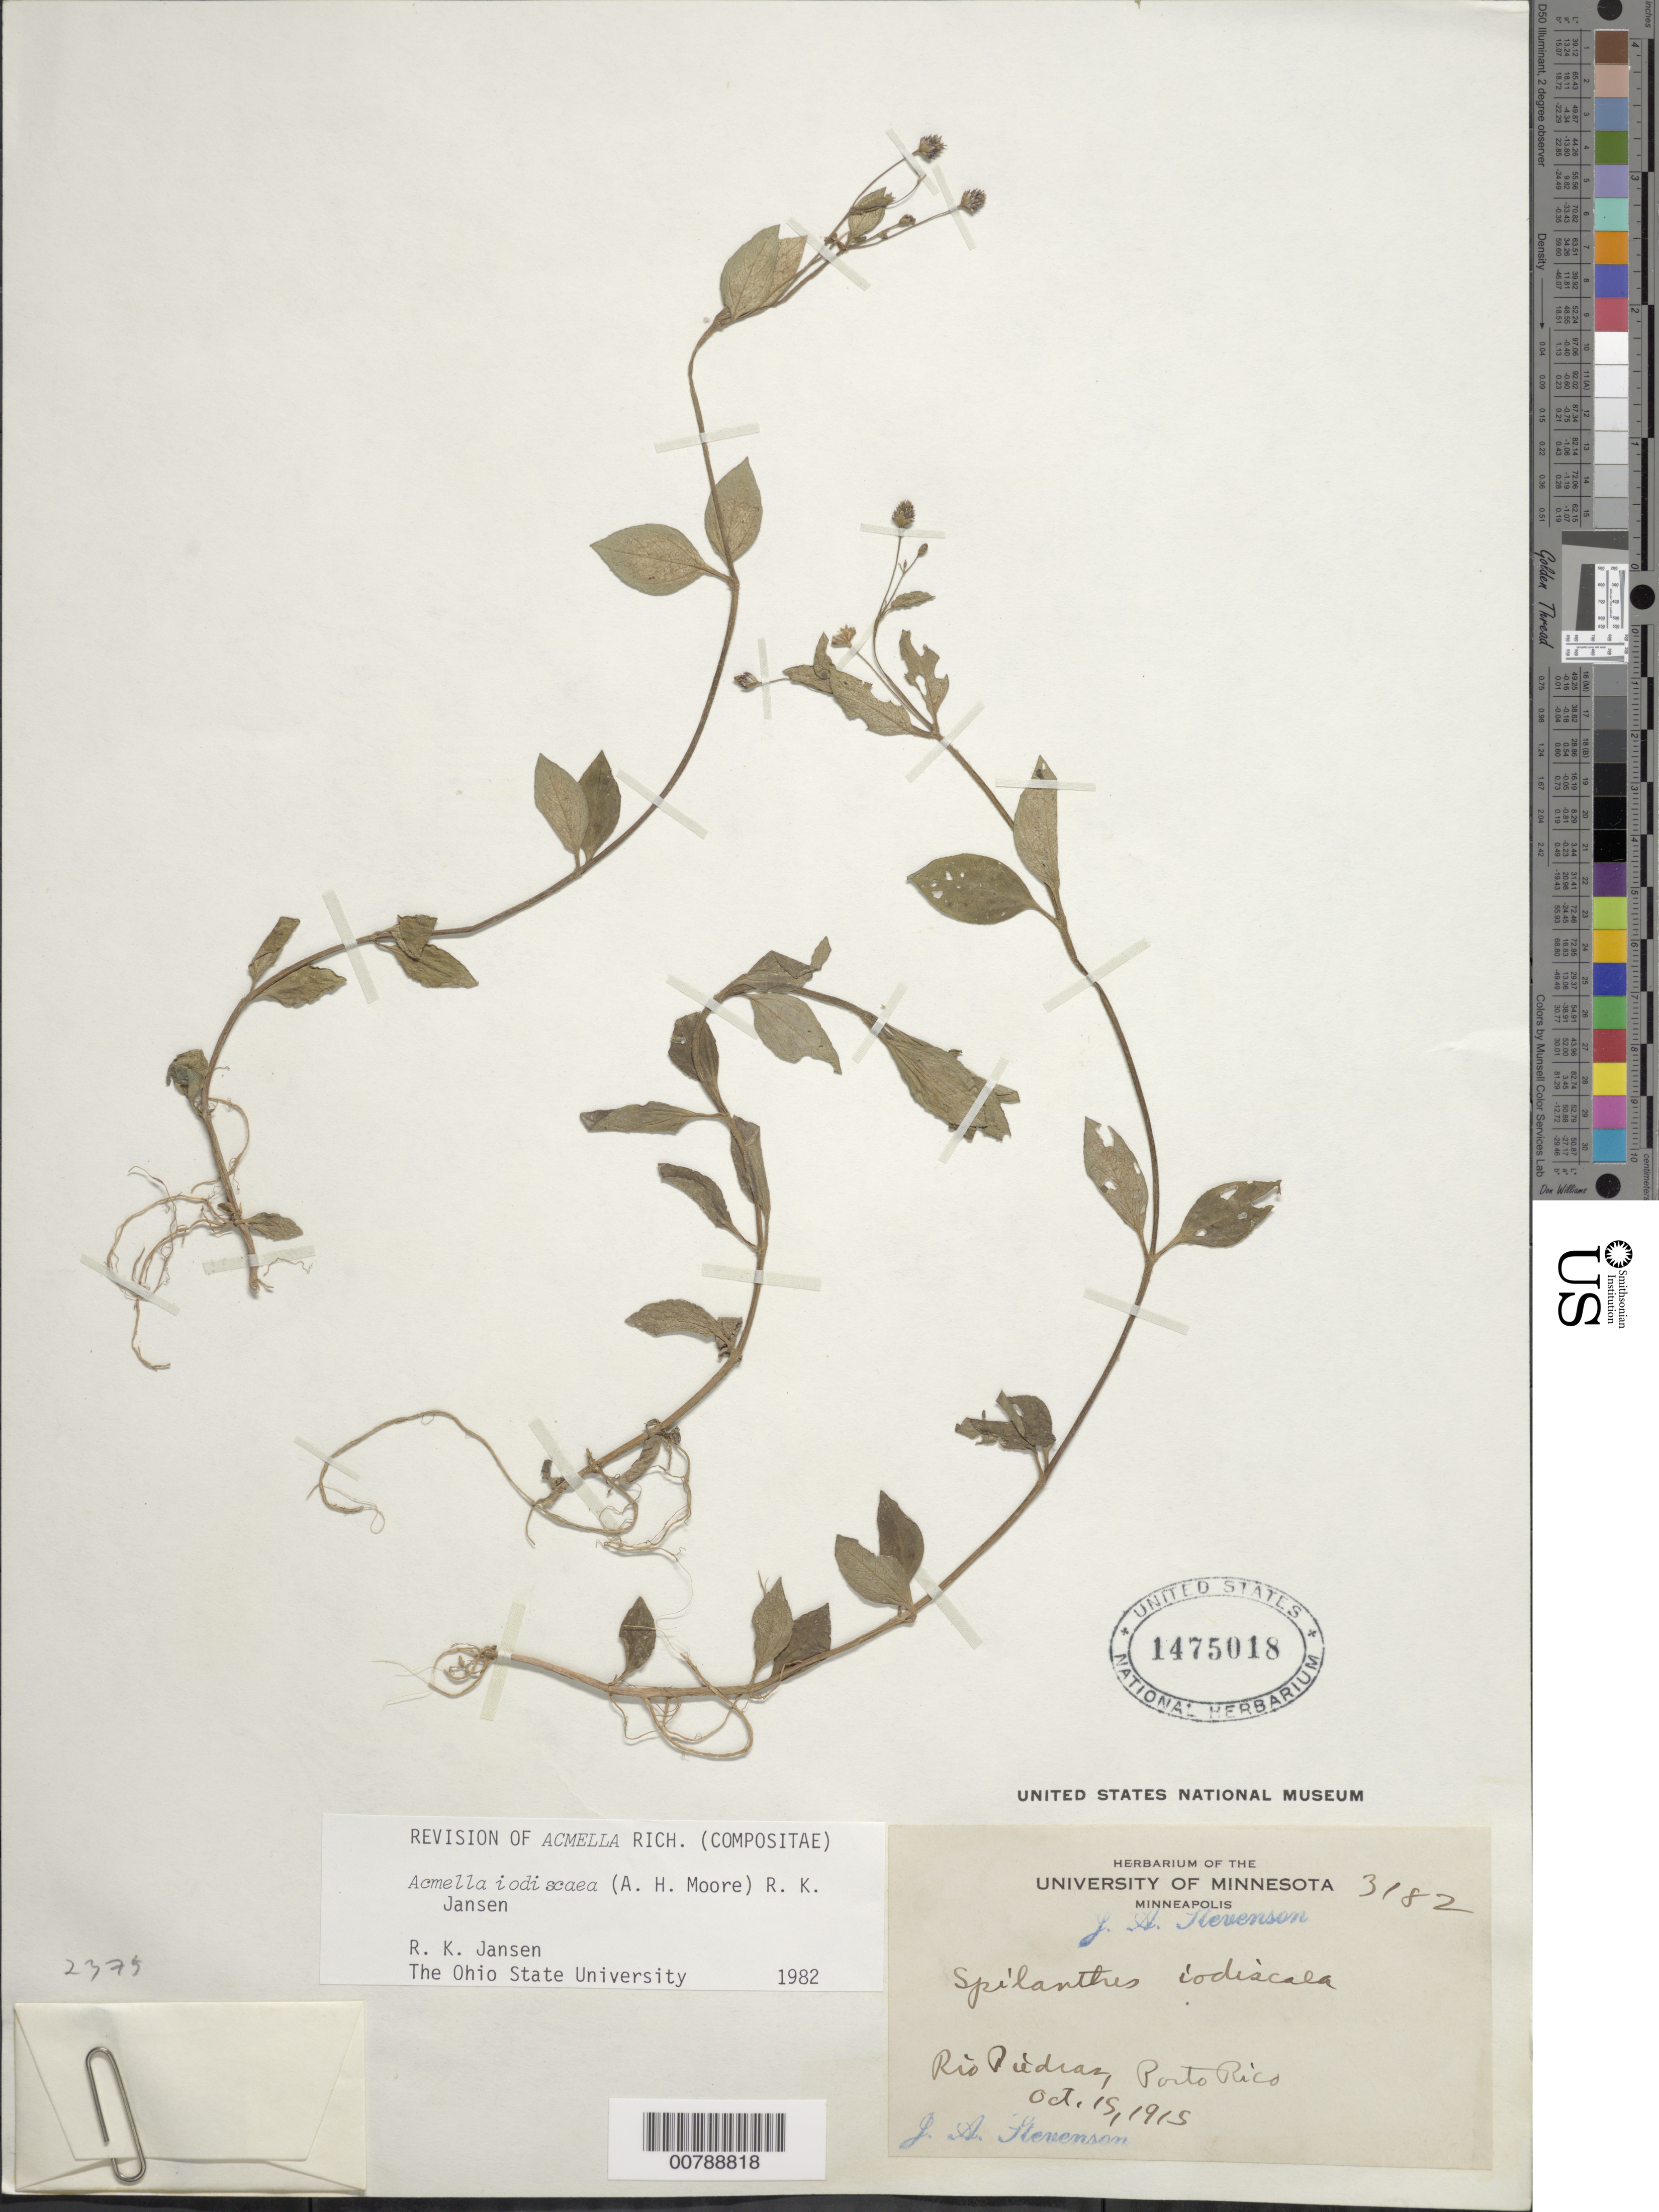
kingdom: Plantae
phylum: Tracheophyta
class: Magnoliopsida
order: Asterales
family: Asteraceae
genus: Acmella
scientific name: Acmella iodiscaea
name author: (A.H. Moore) R.K. Jansen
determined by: Jansen, R. K.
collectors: J. Stevenson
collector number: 3182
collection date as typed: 15 Oct 1915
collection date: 1915-10-15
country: Puerto Rico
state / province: San Juan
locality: Río Piedras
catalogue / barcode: US 1475018